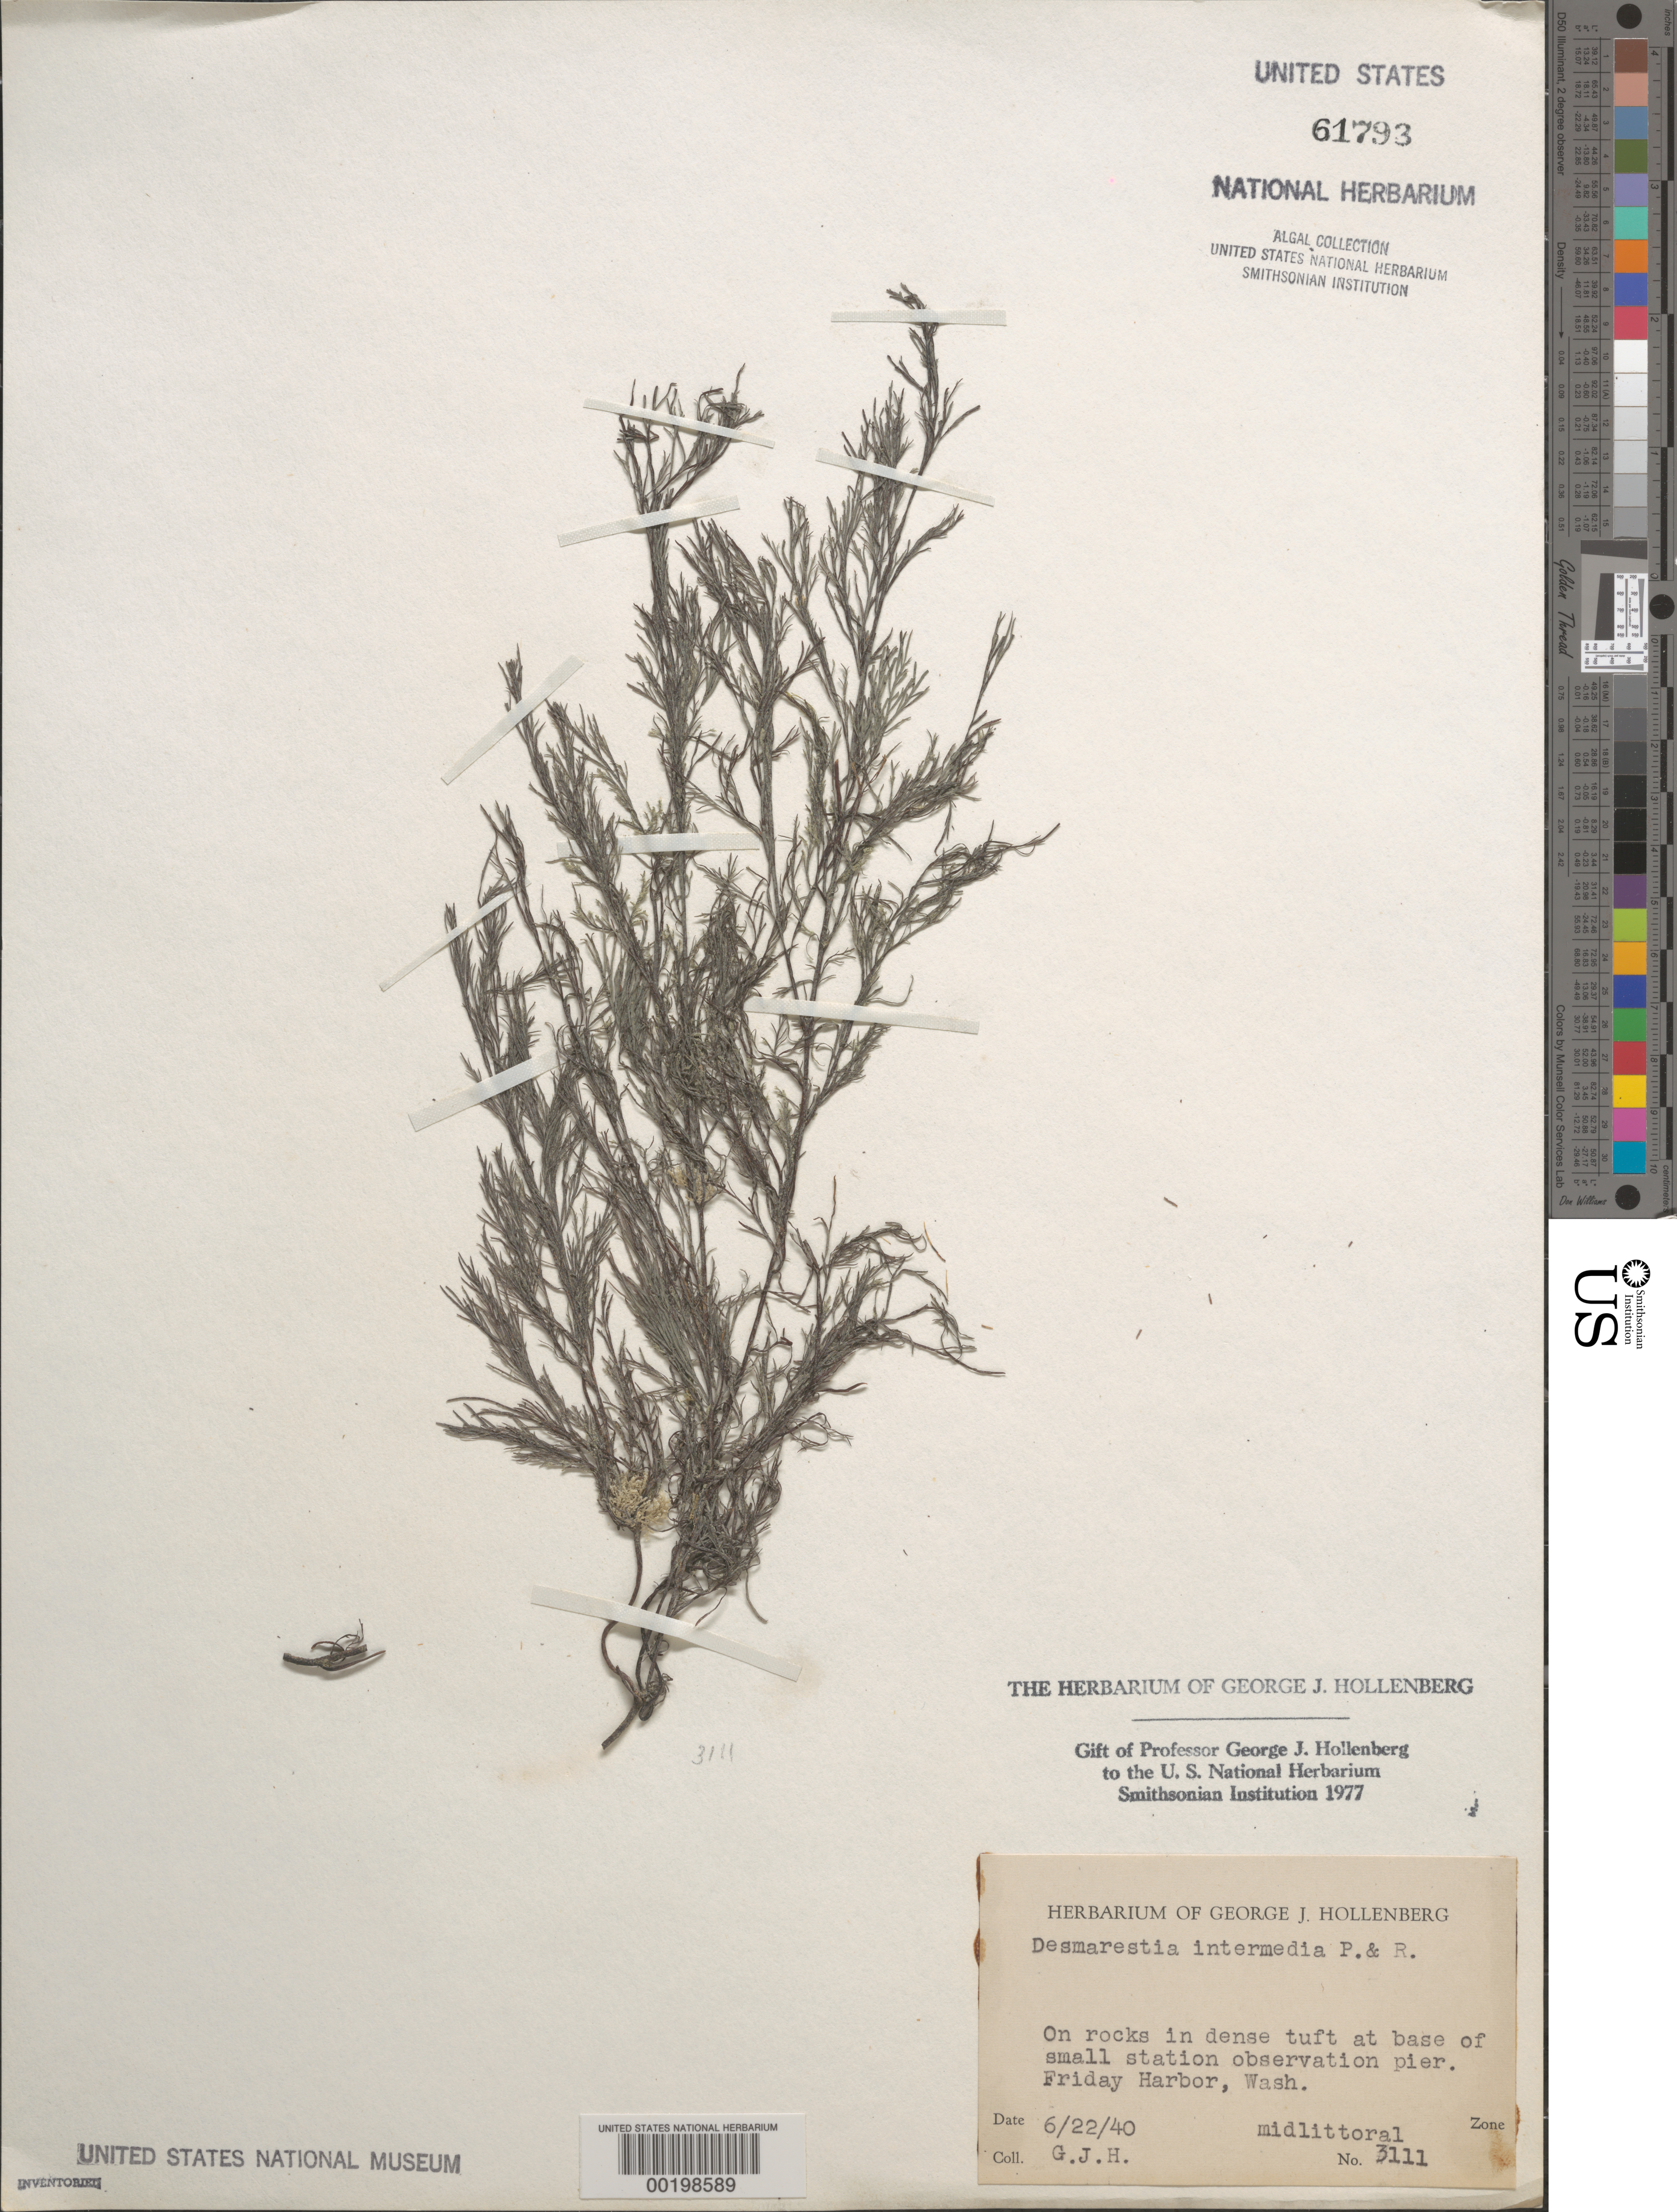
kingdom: Chromista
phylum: Ochrophyta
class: Phaeophyceae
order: Desmarestiales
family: Desmarestiaceae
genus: Desmarestia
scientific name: Desmarestia intermedia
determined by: Hollenberg, George J.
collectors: G. Hollenberg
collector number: GJH 3111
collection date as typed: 22 Jun 1940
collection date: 1940-06-22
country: United States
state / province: Washington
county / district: San Juan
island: San Juan Island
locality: Friday Harbor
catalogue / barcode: US 61793